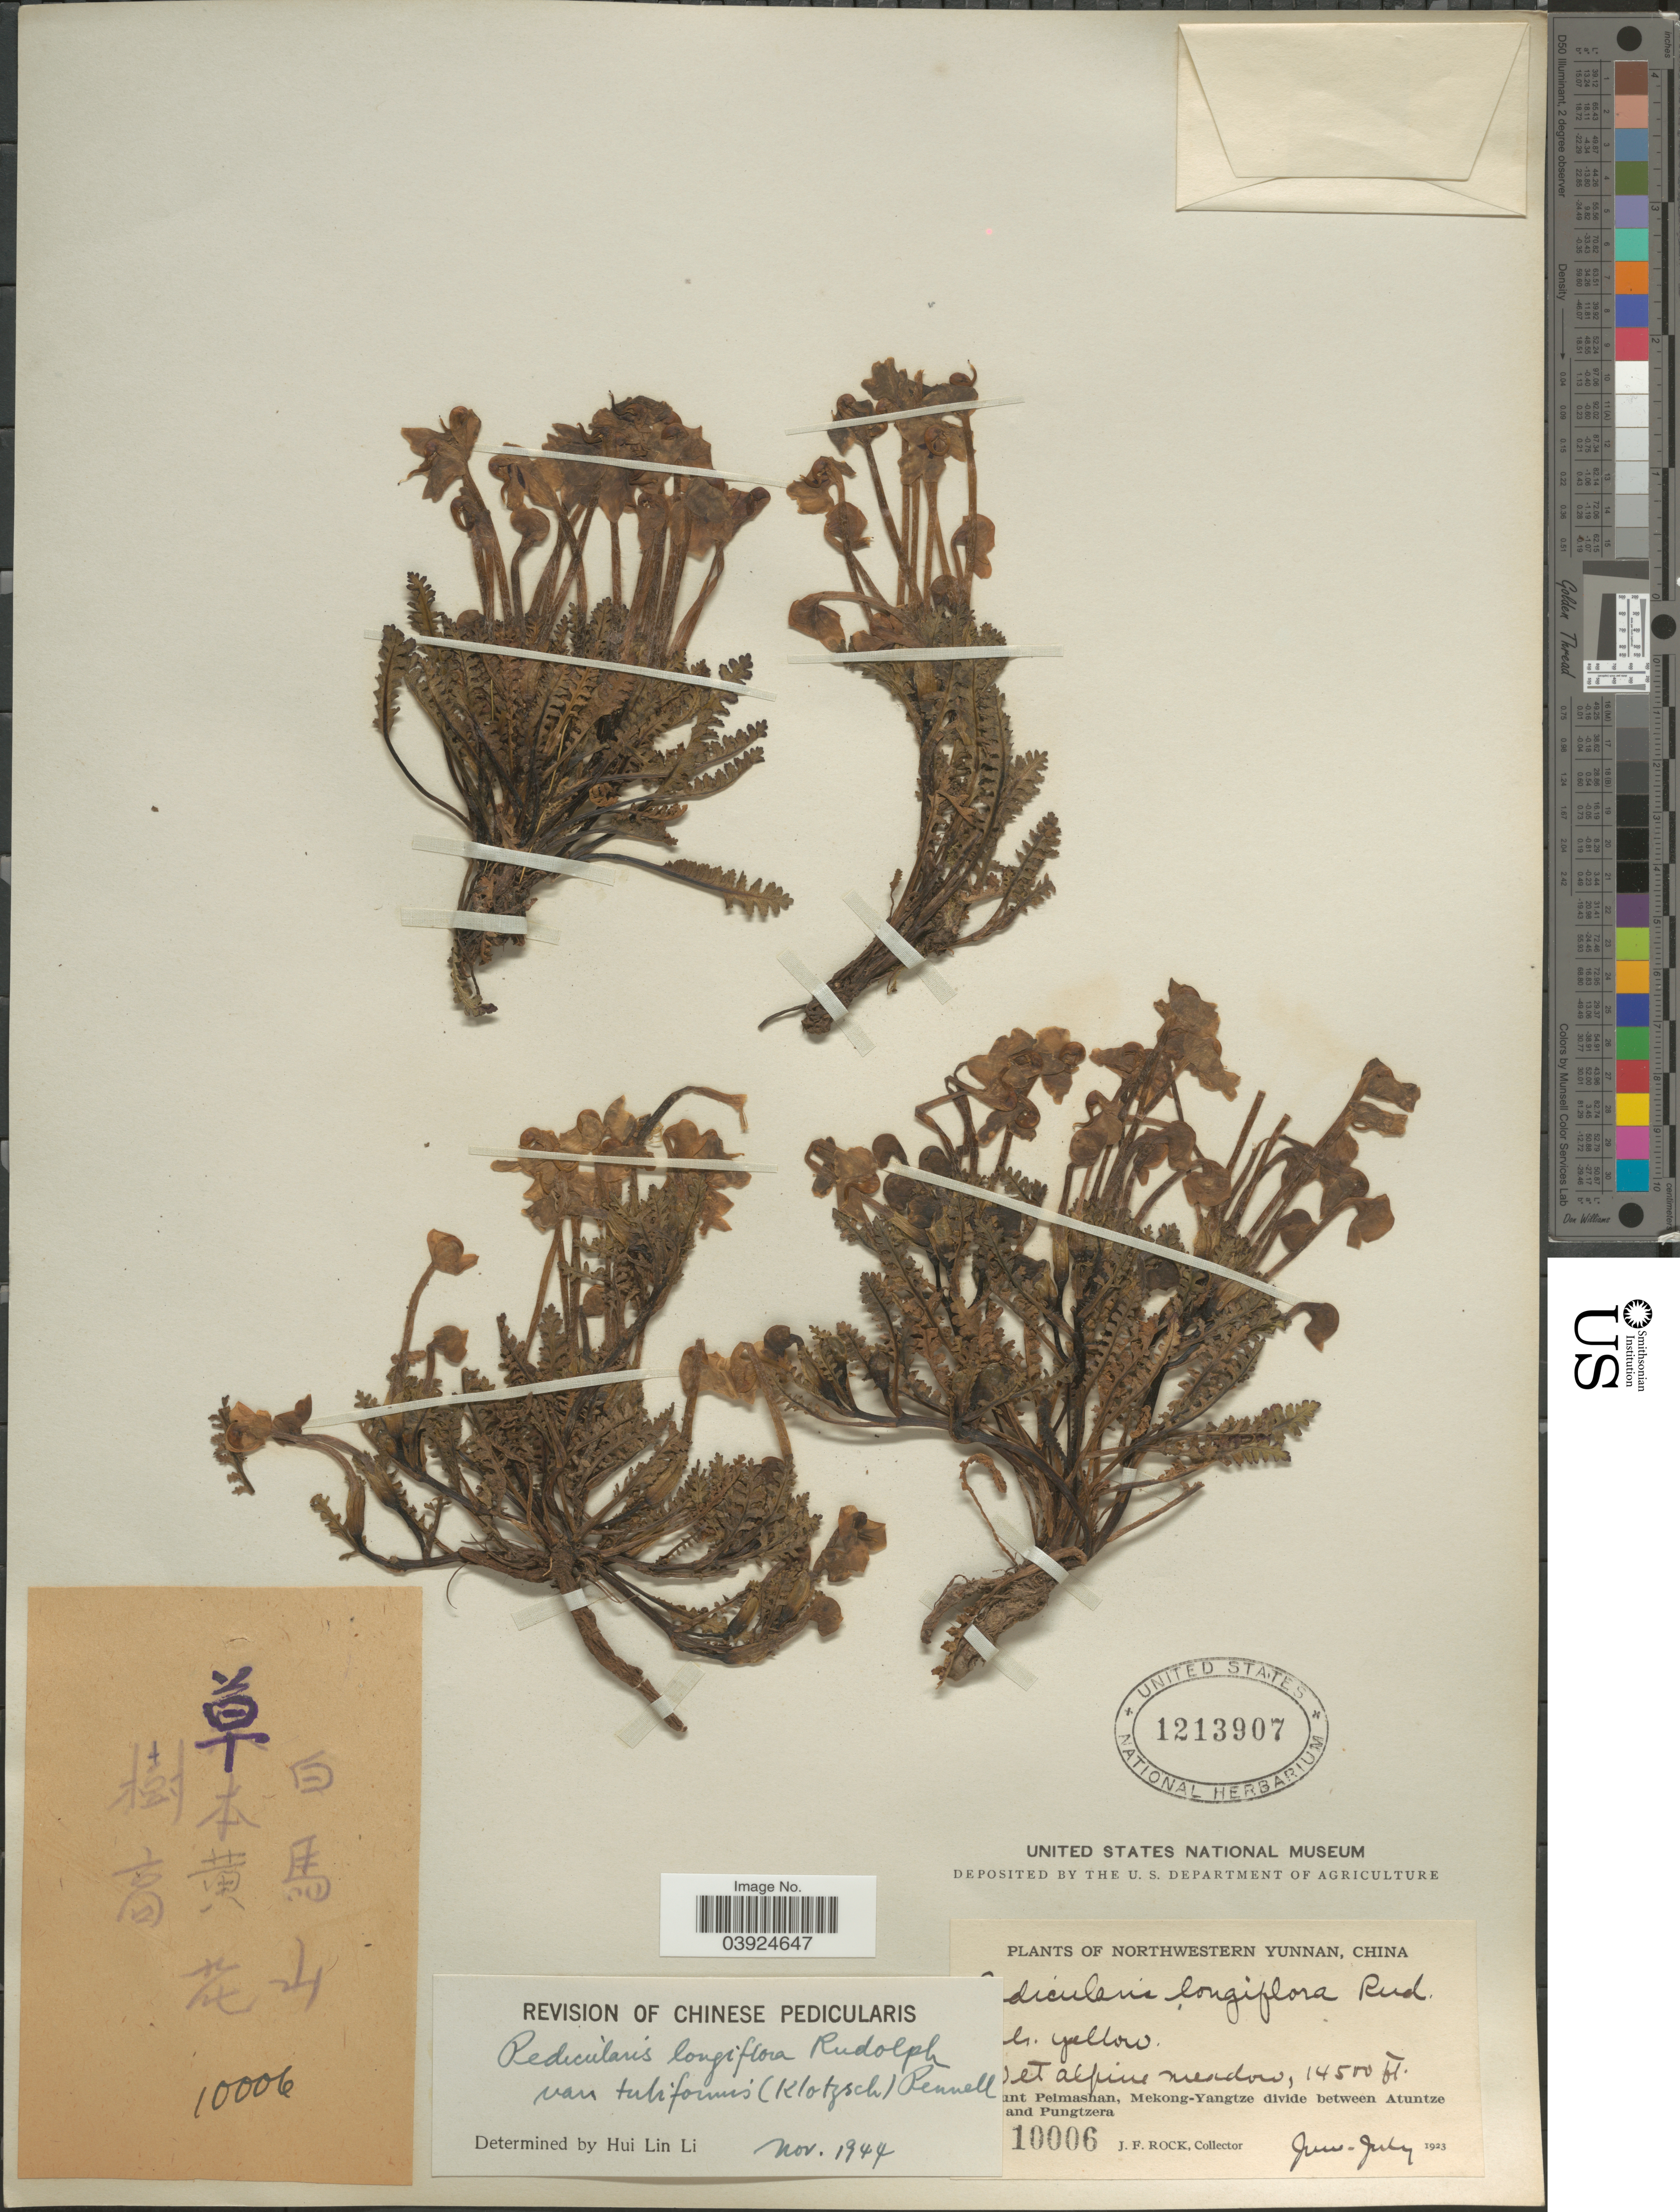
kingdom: Plantae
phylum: Tracheophyta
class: Magnoliopsida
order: Lamiales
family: Orobanchaceae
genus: Pedicularis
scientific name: Pedicularis longiflora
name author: Rudolph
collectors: J. Rock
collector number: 10006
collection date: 1923-06/1923-07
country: China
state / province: Yunnan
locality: Northwestern Yunnan. [illegible text]unt Peimashan, Mekong-Yangtze divide between Atuntze [illegible text] and Pungtzera.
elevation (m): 4420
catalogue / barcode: US 1213907